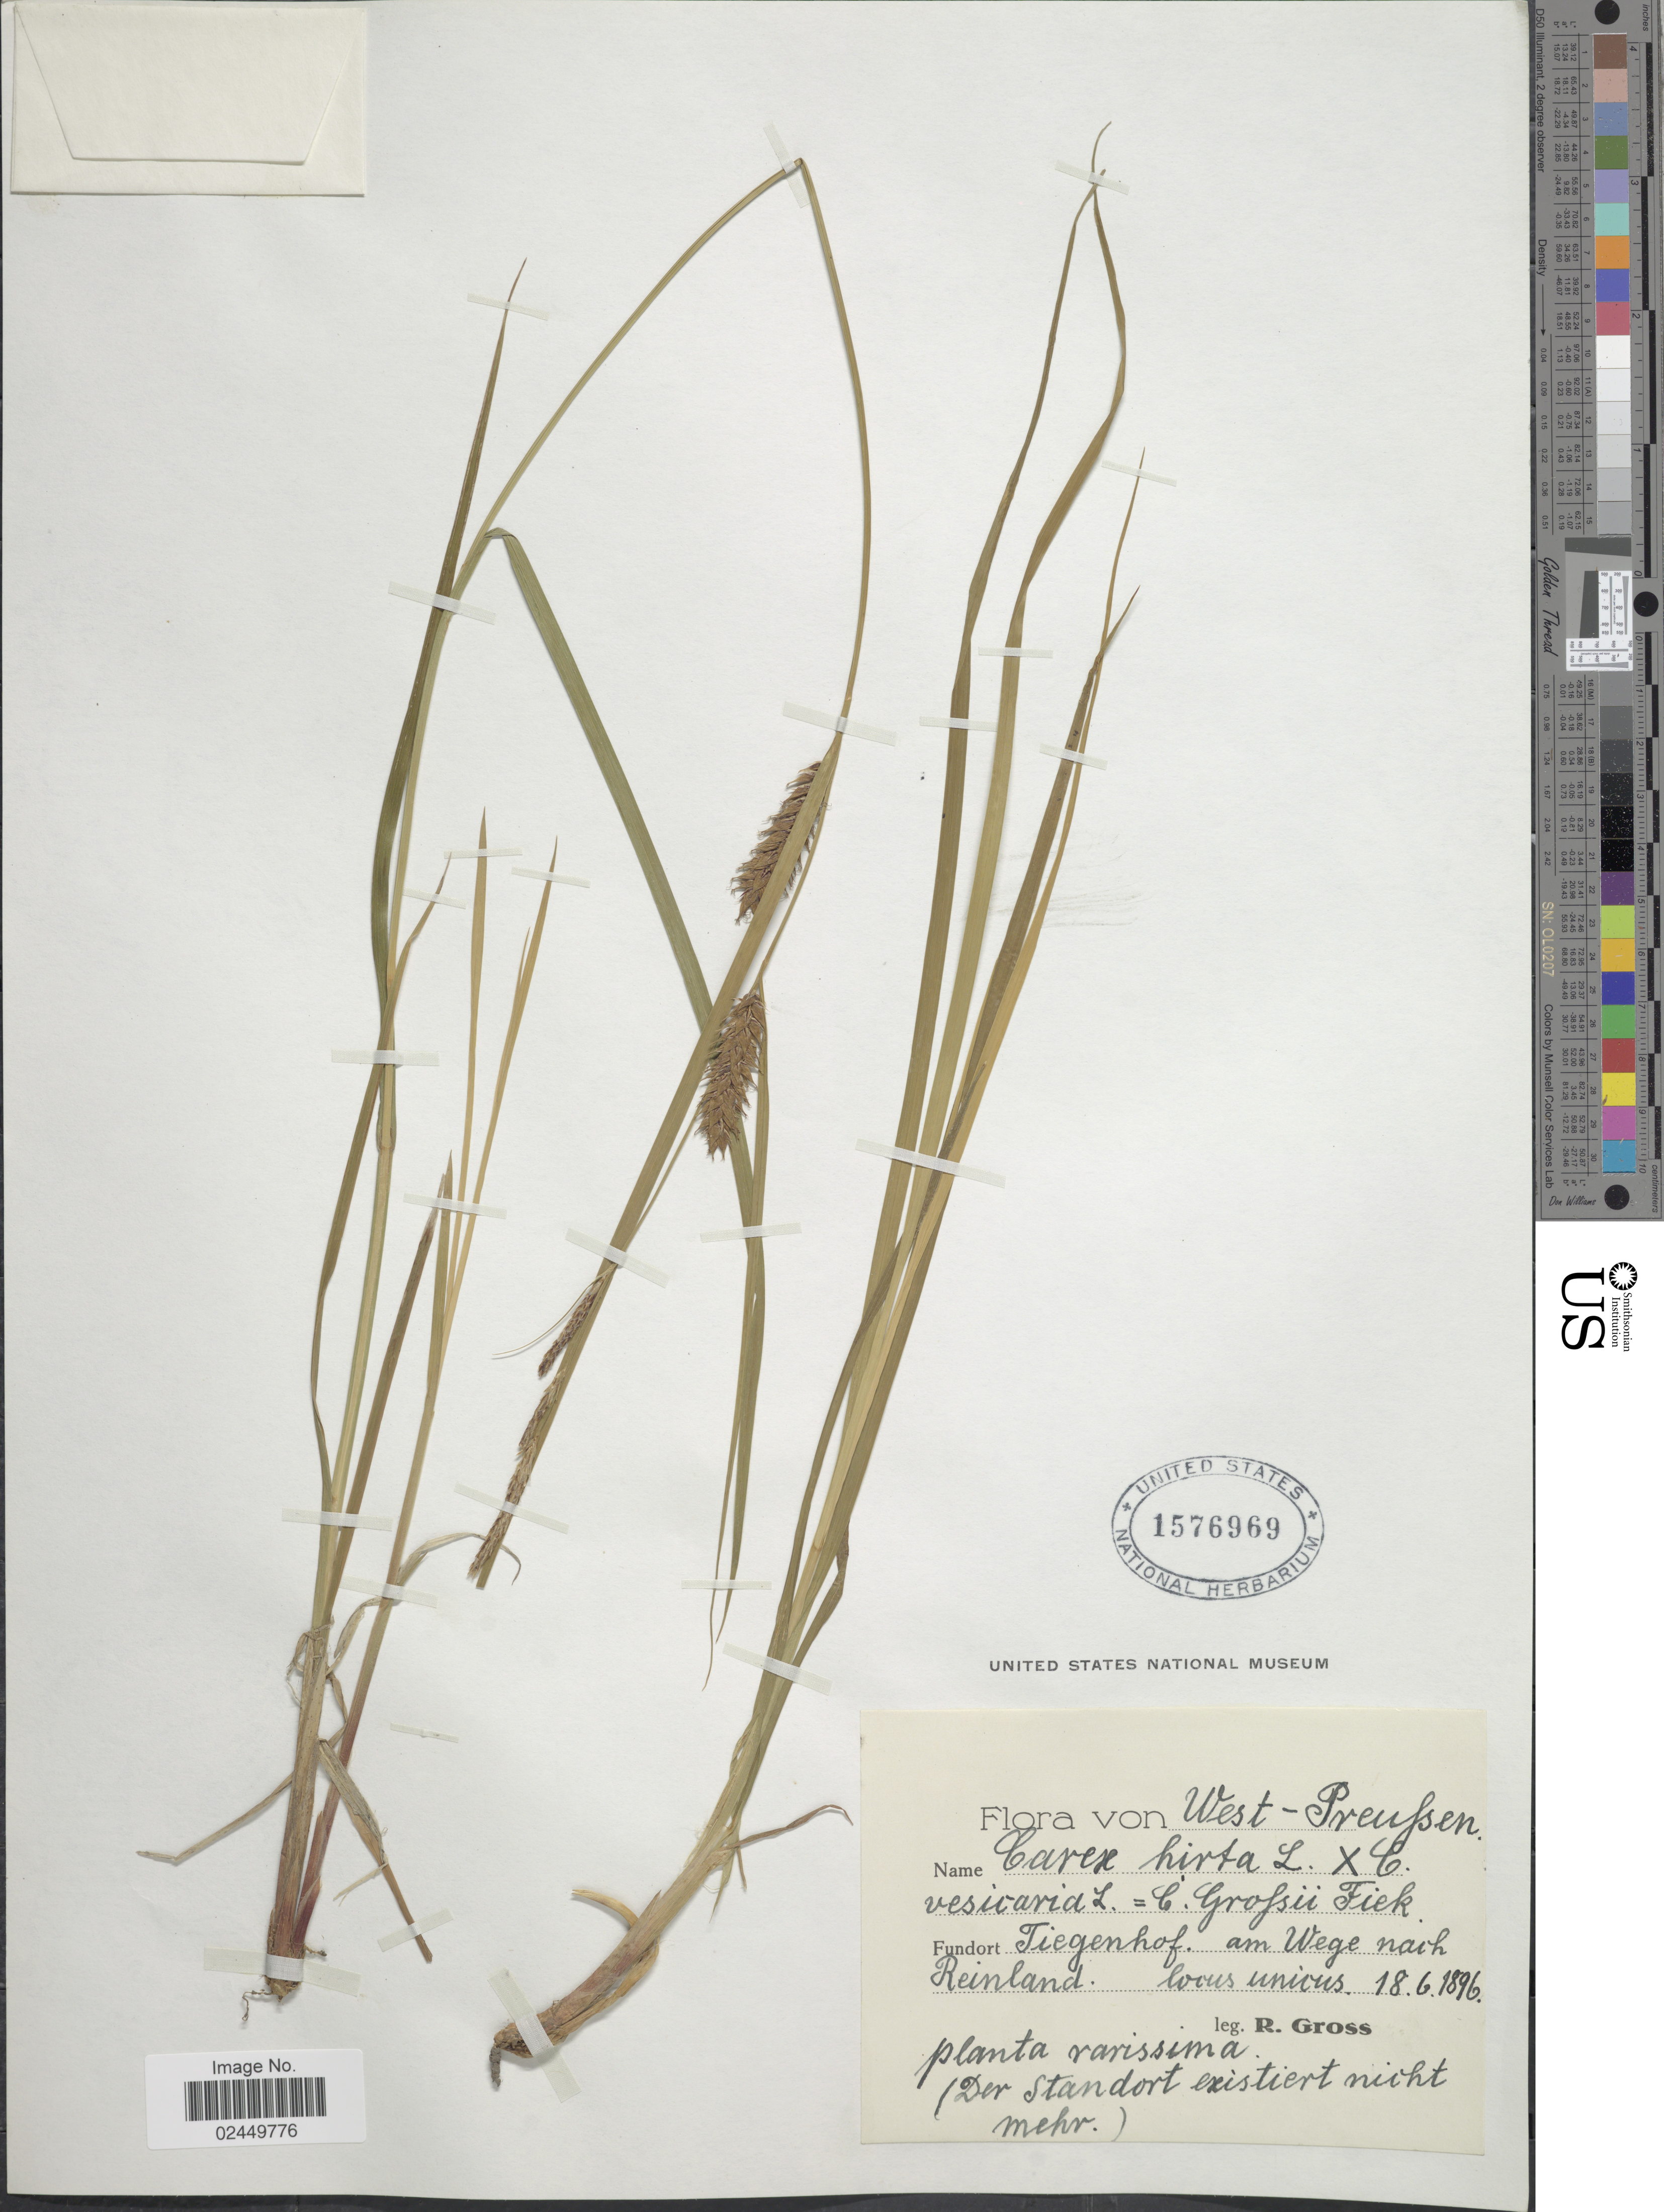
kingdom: Plantae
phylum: Tracheophyta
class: Liliopsida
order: Poales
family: Cyperaceae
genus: Carex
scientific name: Carex hirta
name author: L.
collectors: R. Gross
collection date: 1896-06-18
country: Poland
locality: West-Preussen. Tiegonhof. am Wege narh Reinland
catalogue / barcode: US 1576969